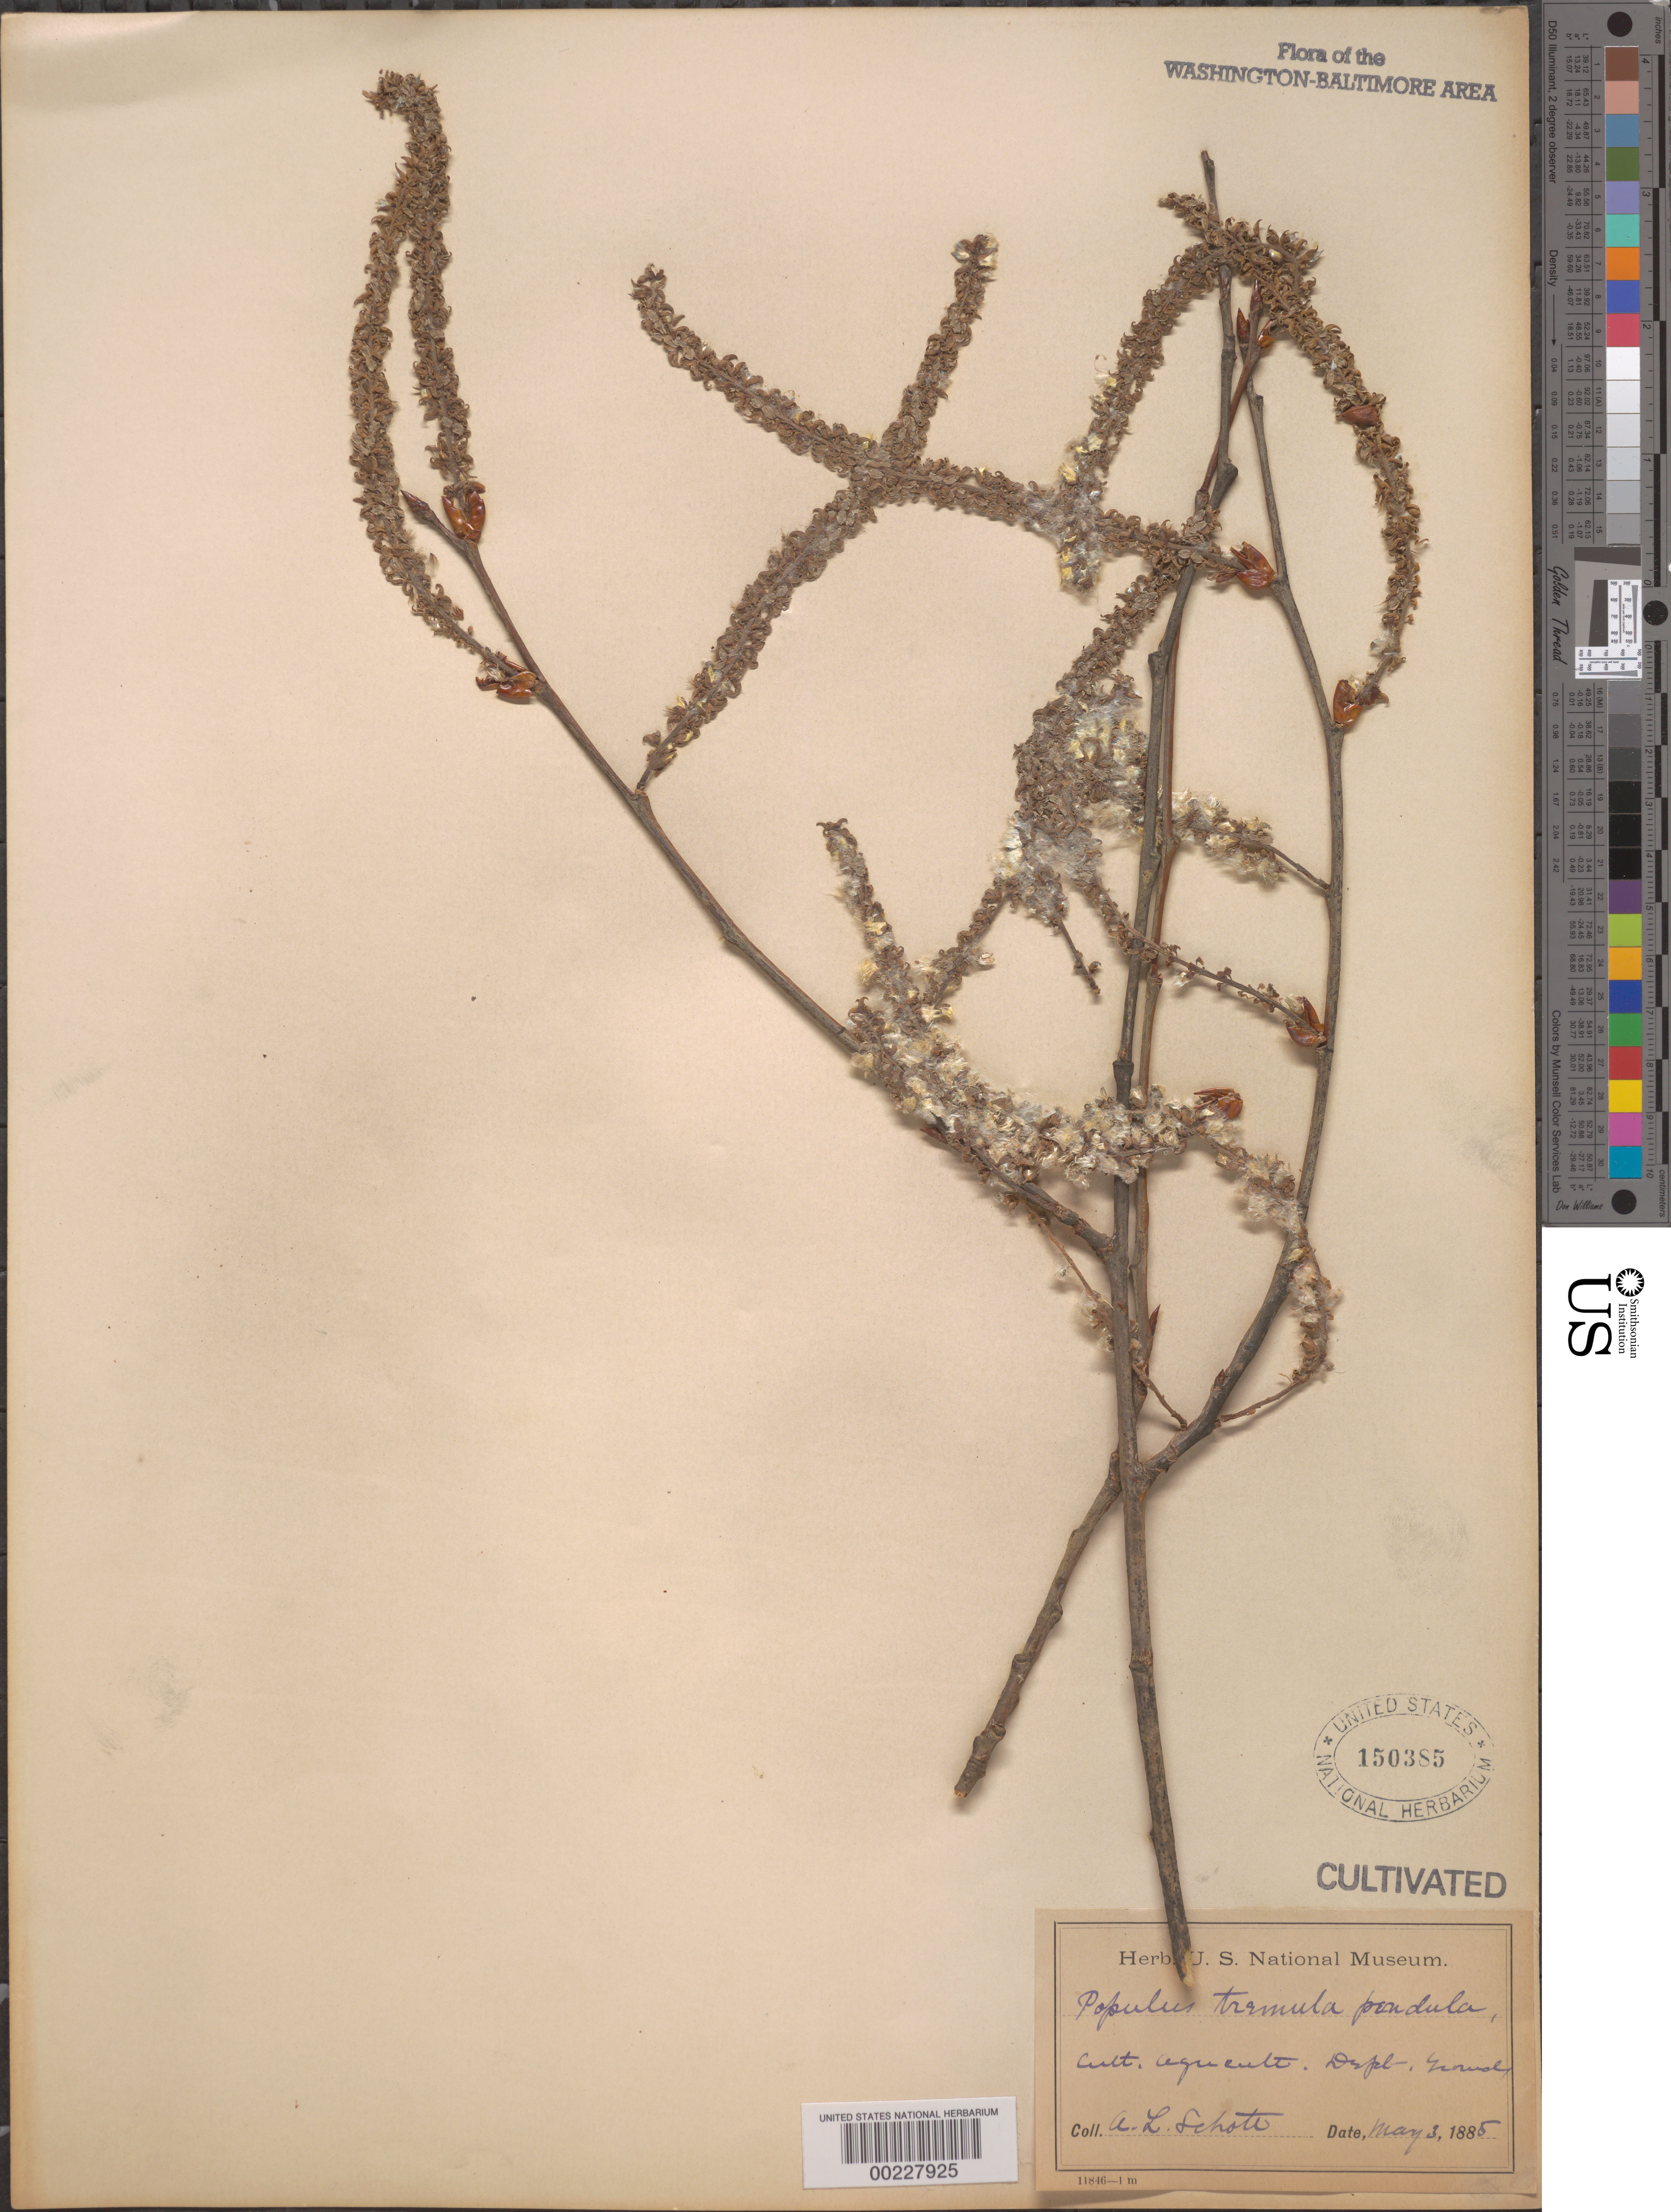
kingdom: Plantae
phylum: Tracheophyta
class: Magnoliopsida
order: Malpighiales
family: Salicaceae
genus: Populus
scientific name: Populus tremula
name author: L.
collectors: A. L. Schott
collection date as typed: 03 May 1885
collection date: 1885-05-03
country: United States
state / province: District of Columbia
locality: Agriculture grounds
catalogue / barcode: US 150385